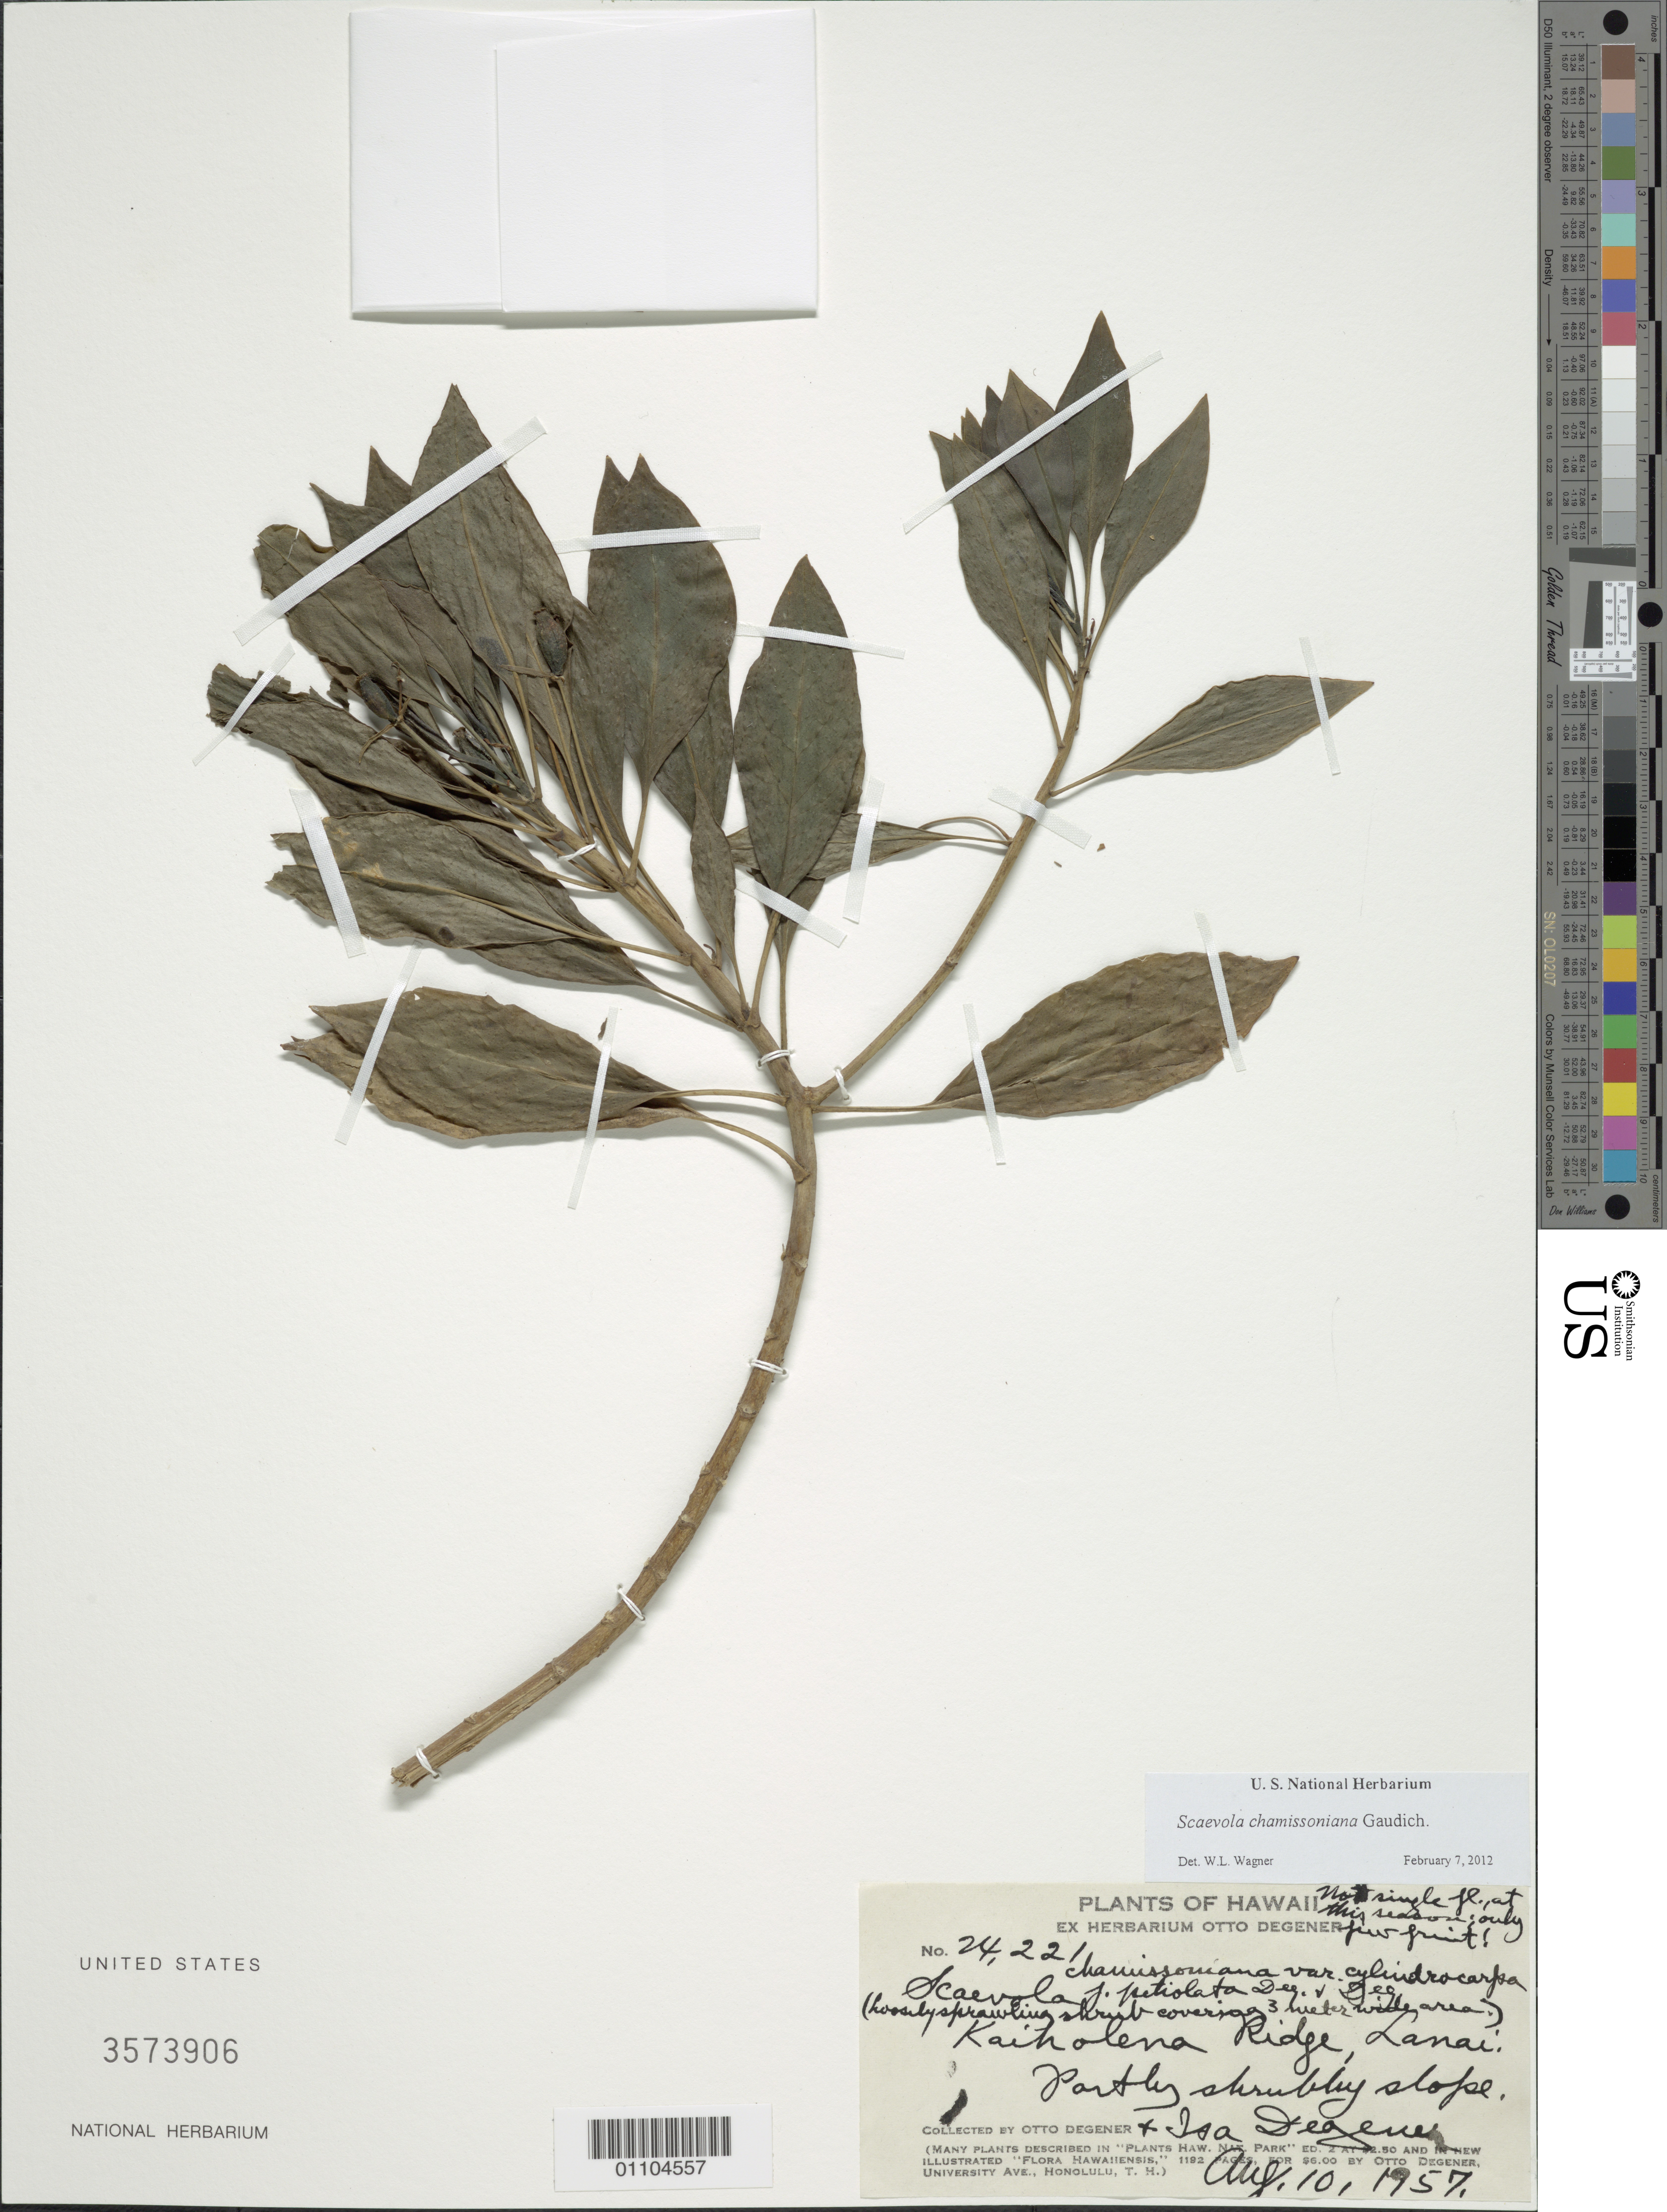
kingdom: Plantae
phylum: Tracheophyta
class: Magnoliopsida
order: Asterales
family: Goodeniaceae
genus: Scaevola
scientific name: Scaevola chamissoniana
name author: Gaudich.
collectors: O. Degener & I. Degener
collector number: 24221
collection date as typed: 10 Aug 1957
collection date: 1957-08-10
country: United States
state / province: Hawaii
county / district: Maui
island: Lana'i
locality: Kaiholena Ridge.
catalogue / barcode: US 3573906